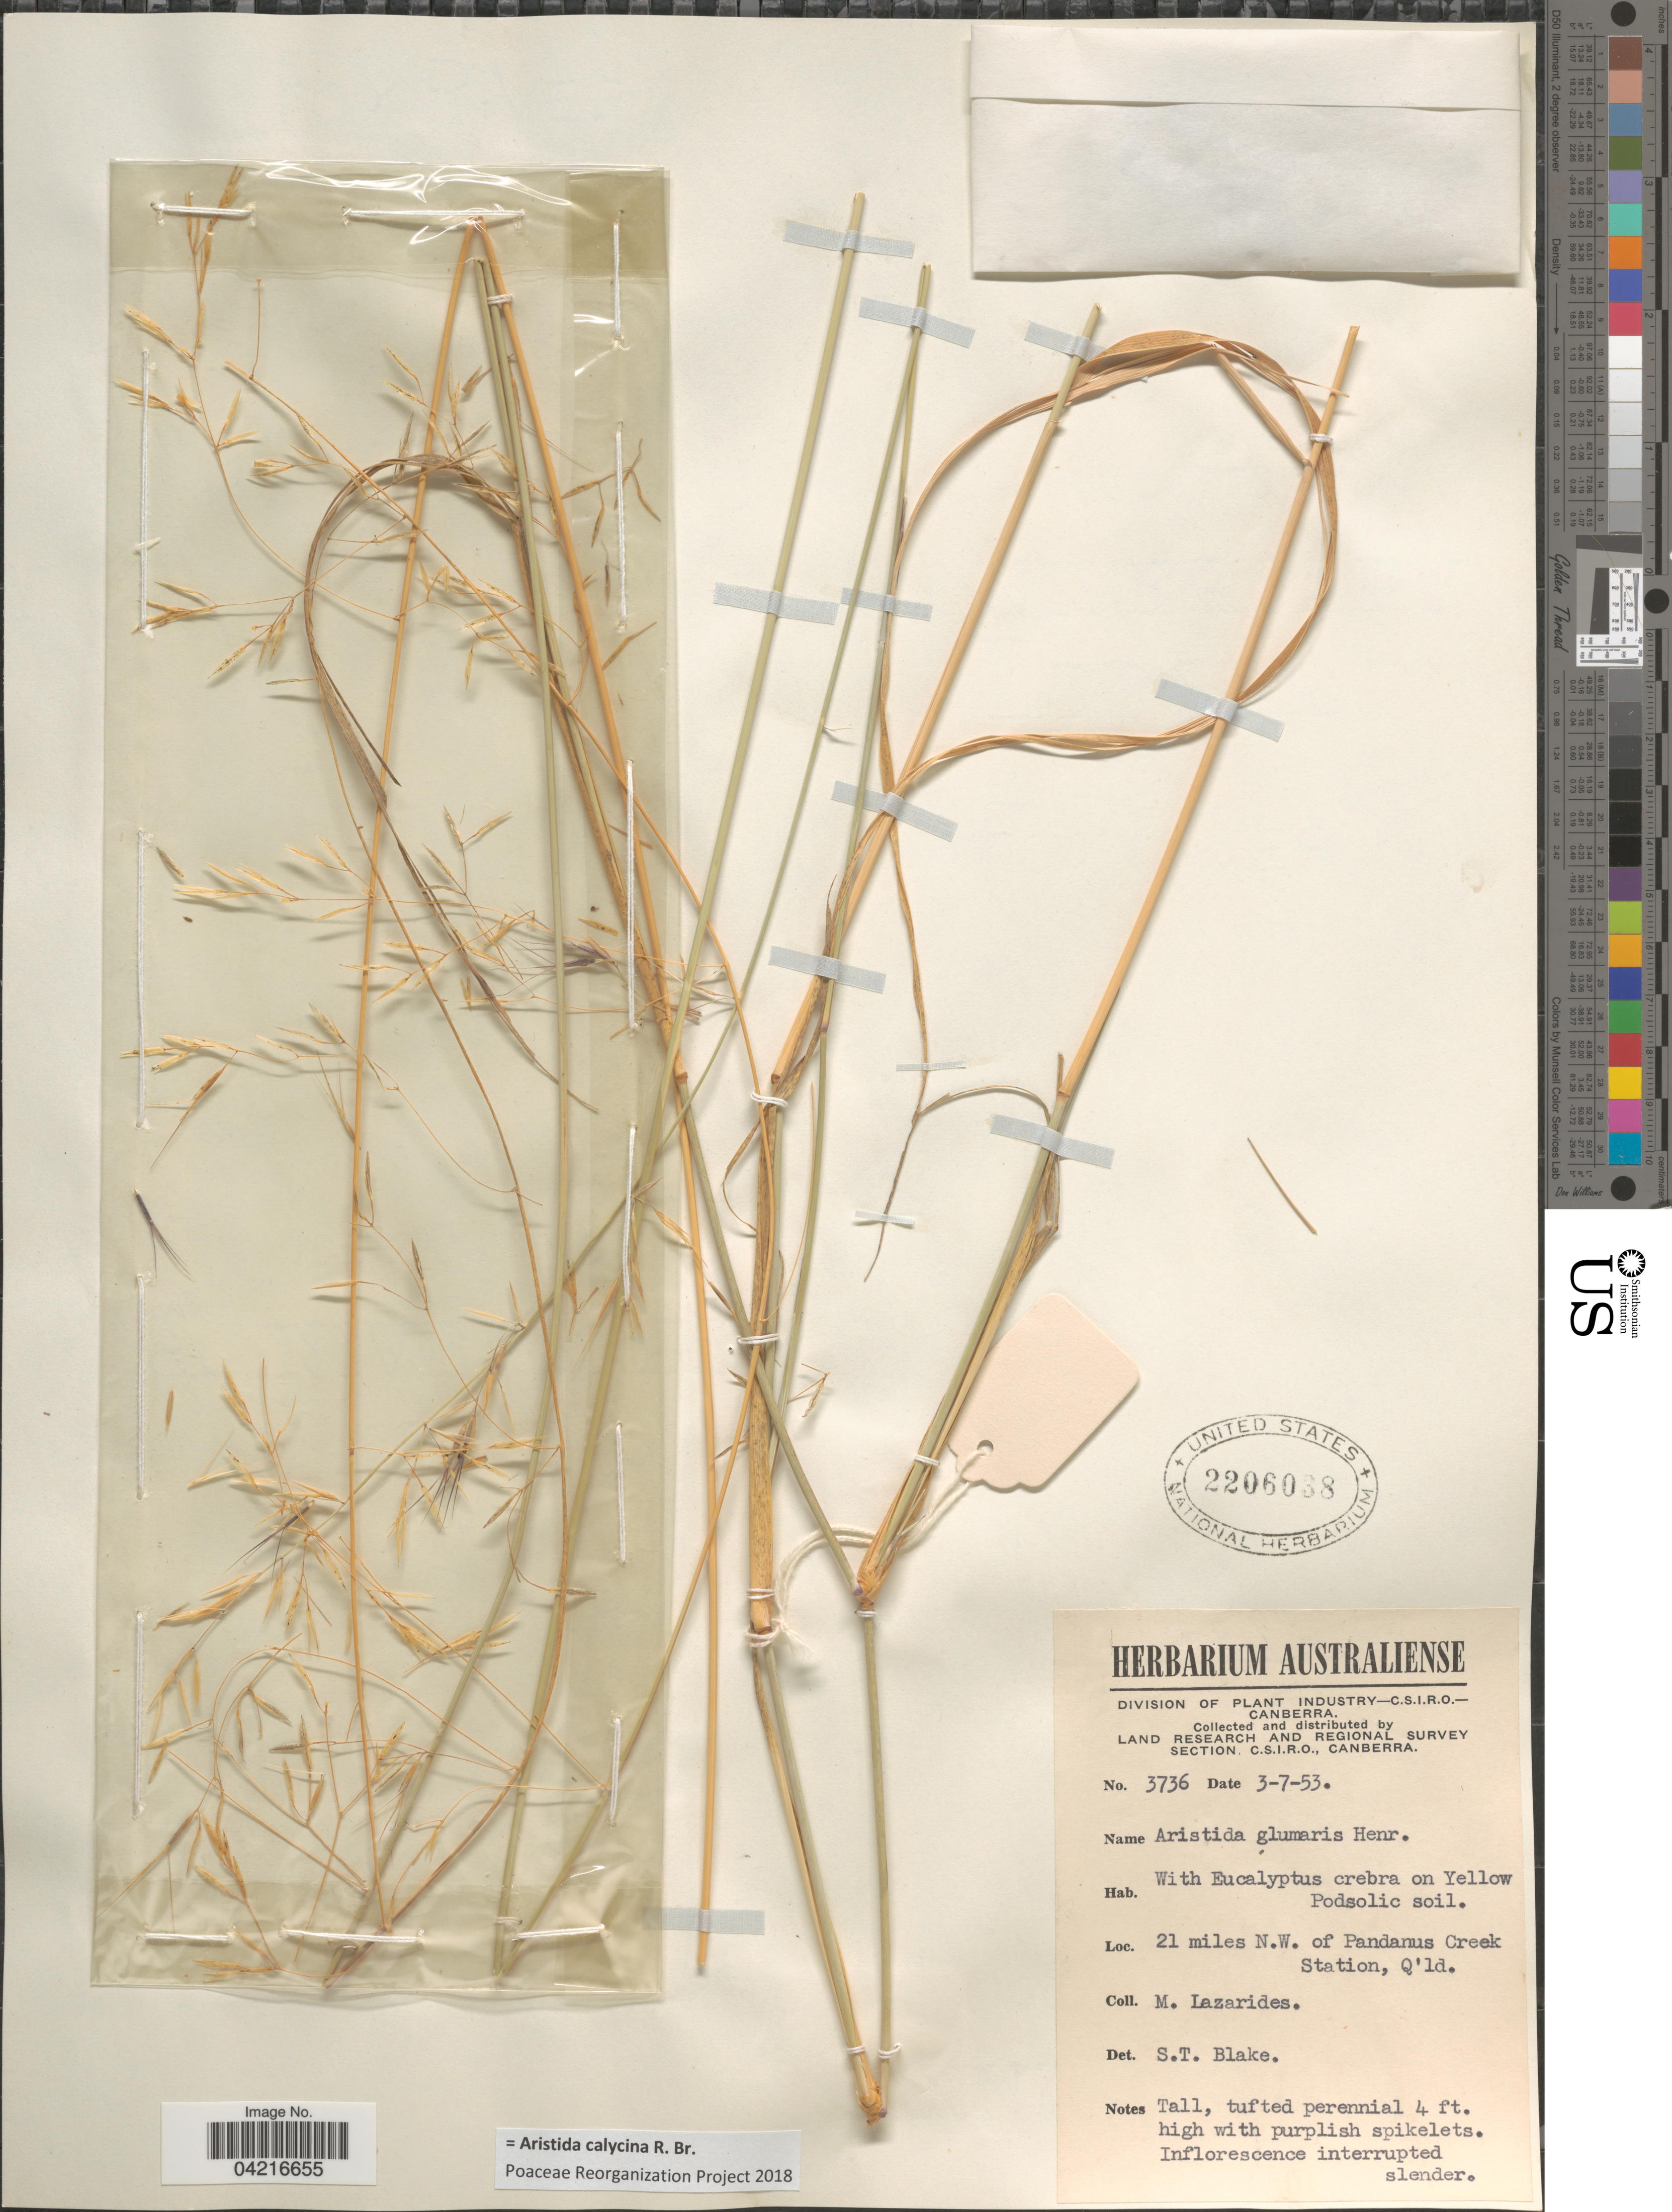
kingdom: Plantae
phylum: Tracheophyta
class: Liliopsida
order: Poales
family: Poaceae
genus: Aristida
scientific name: Aristida calycina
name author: R. Br.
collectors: M. Lazarides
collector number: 3736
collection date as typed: Transcribed d/m/y: 3/7/53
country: Australia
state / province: Queensland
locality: Land Research and Regional Survey Section, C.S.I.R.O. 21 miles N.W. of Pandanus Creek Station, Q'ld.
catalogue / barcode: US 2206038